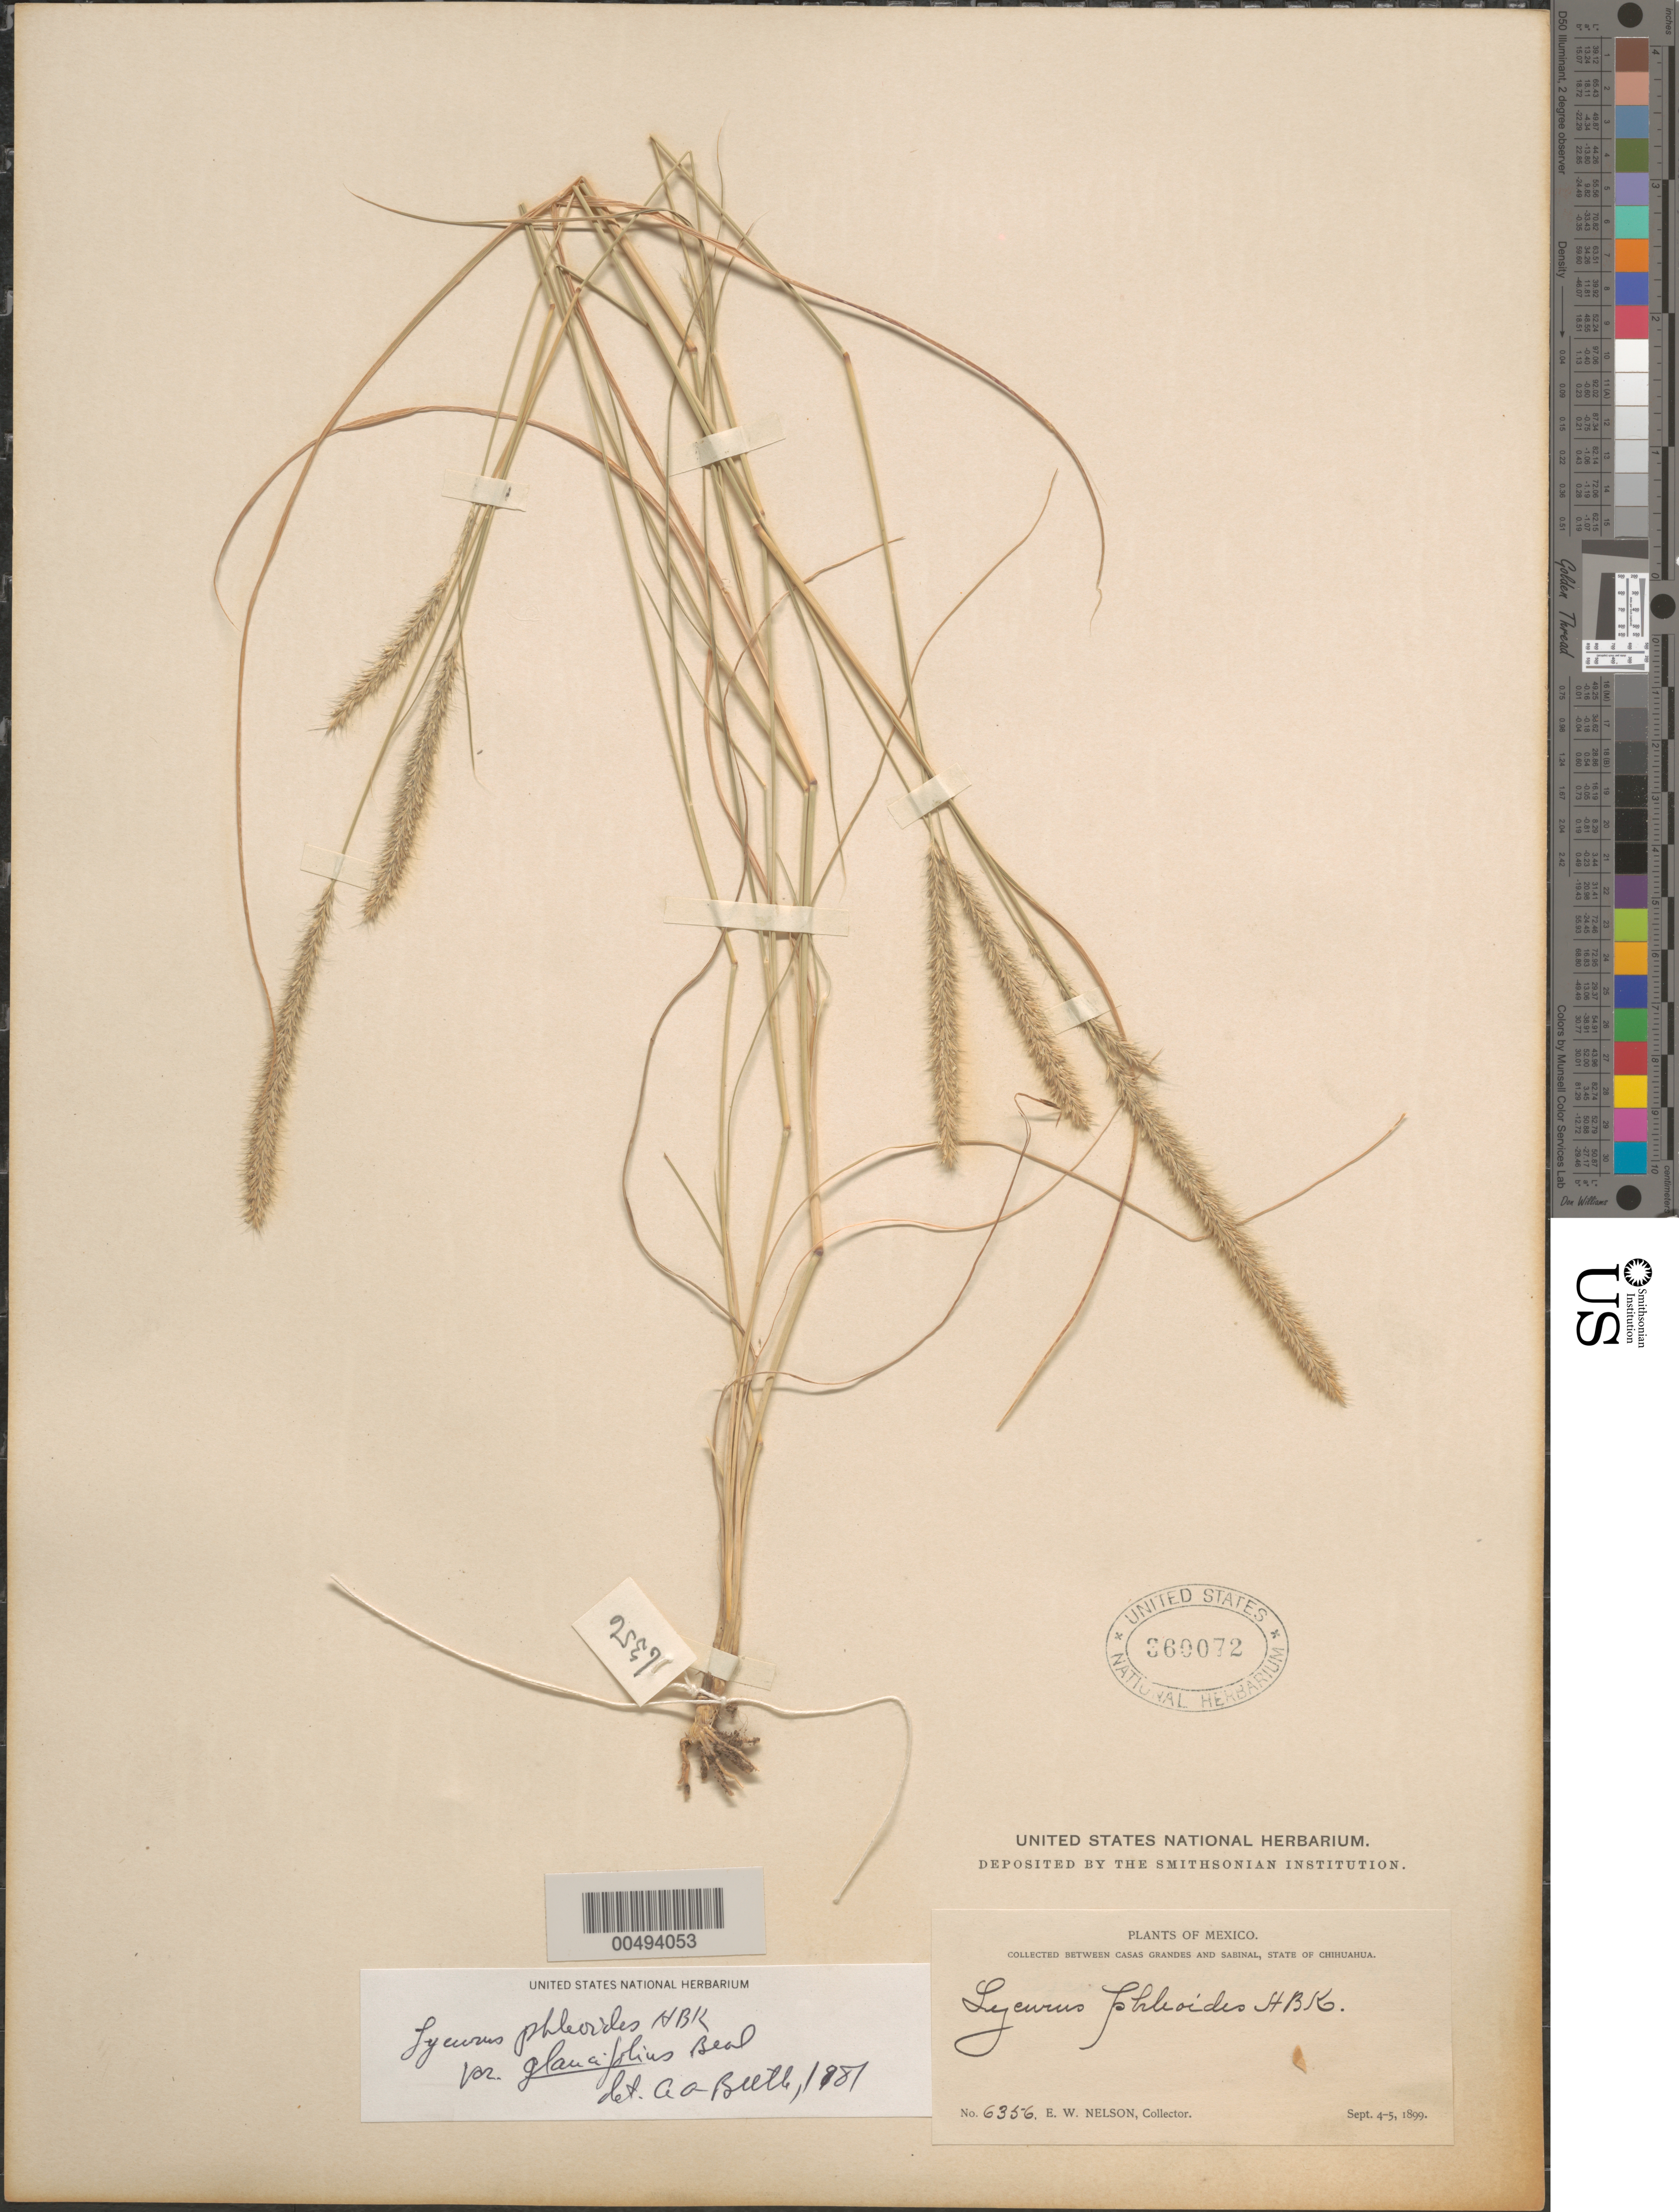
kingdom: Plantae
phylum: Tracheophyta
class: Liliopsida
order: Poales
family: Poaceae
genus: Lycurus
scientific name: Lycurus phleoides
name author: Kunth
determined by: Beetle, Alan A.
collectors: E. W. Nelson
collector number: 6356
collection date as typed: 4 Sep 1899 to 5 Sep 1899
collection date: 1899-09-04/1899-09-05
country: Mexico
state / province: Chihuahua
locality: Between Casas Grandes & Sabinal, State of Chihuahua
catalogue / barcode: US 360072